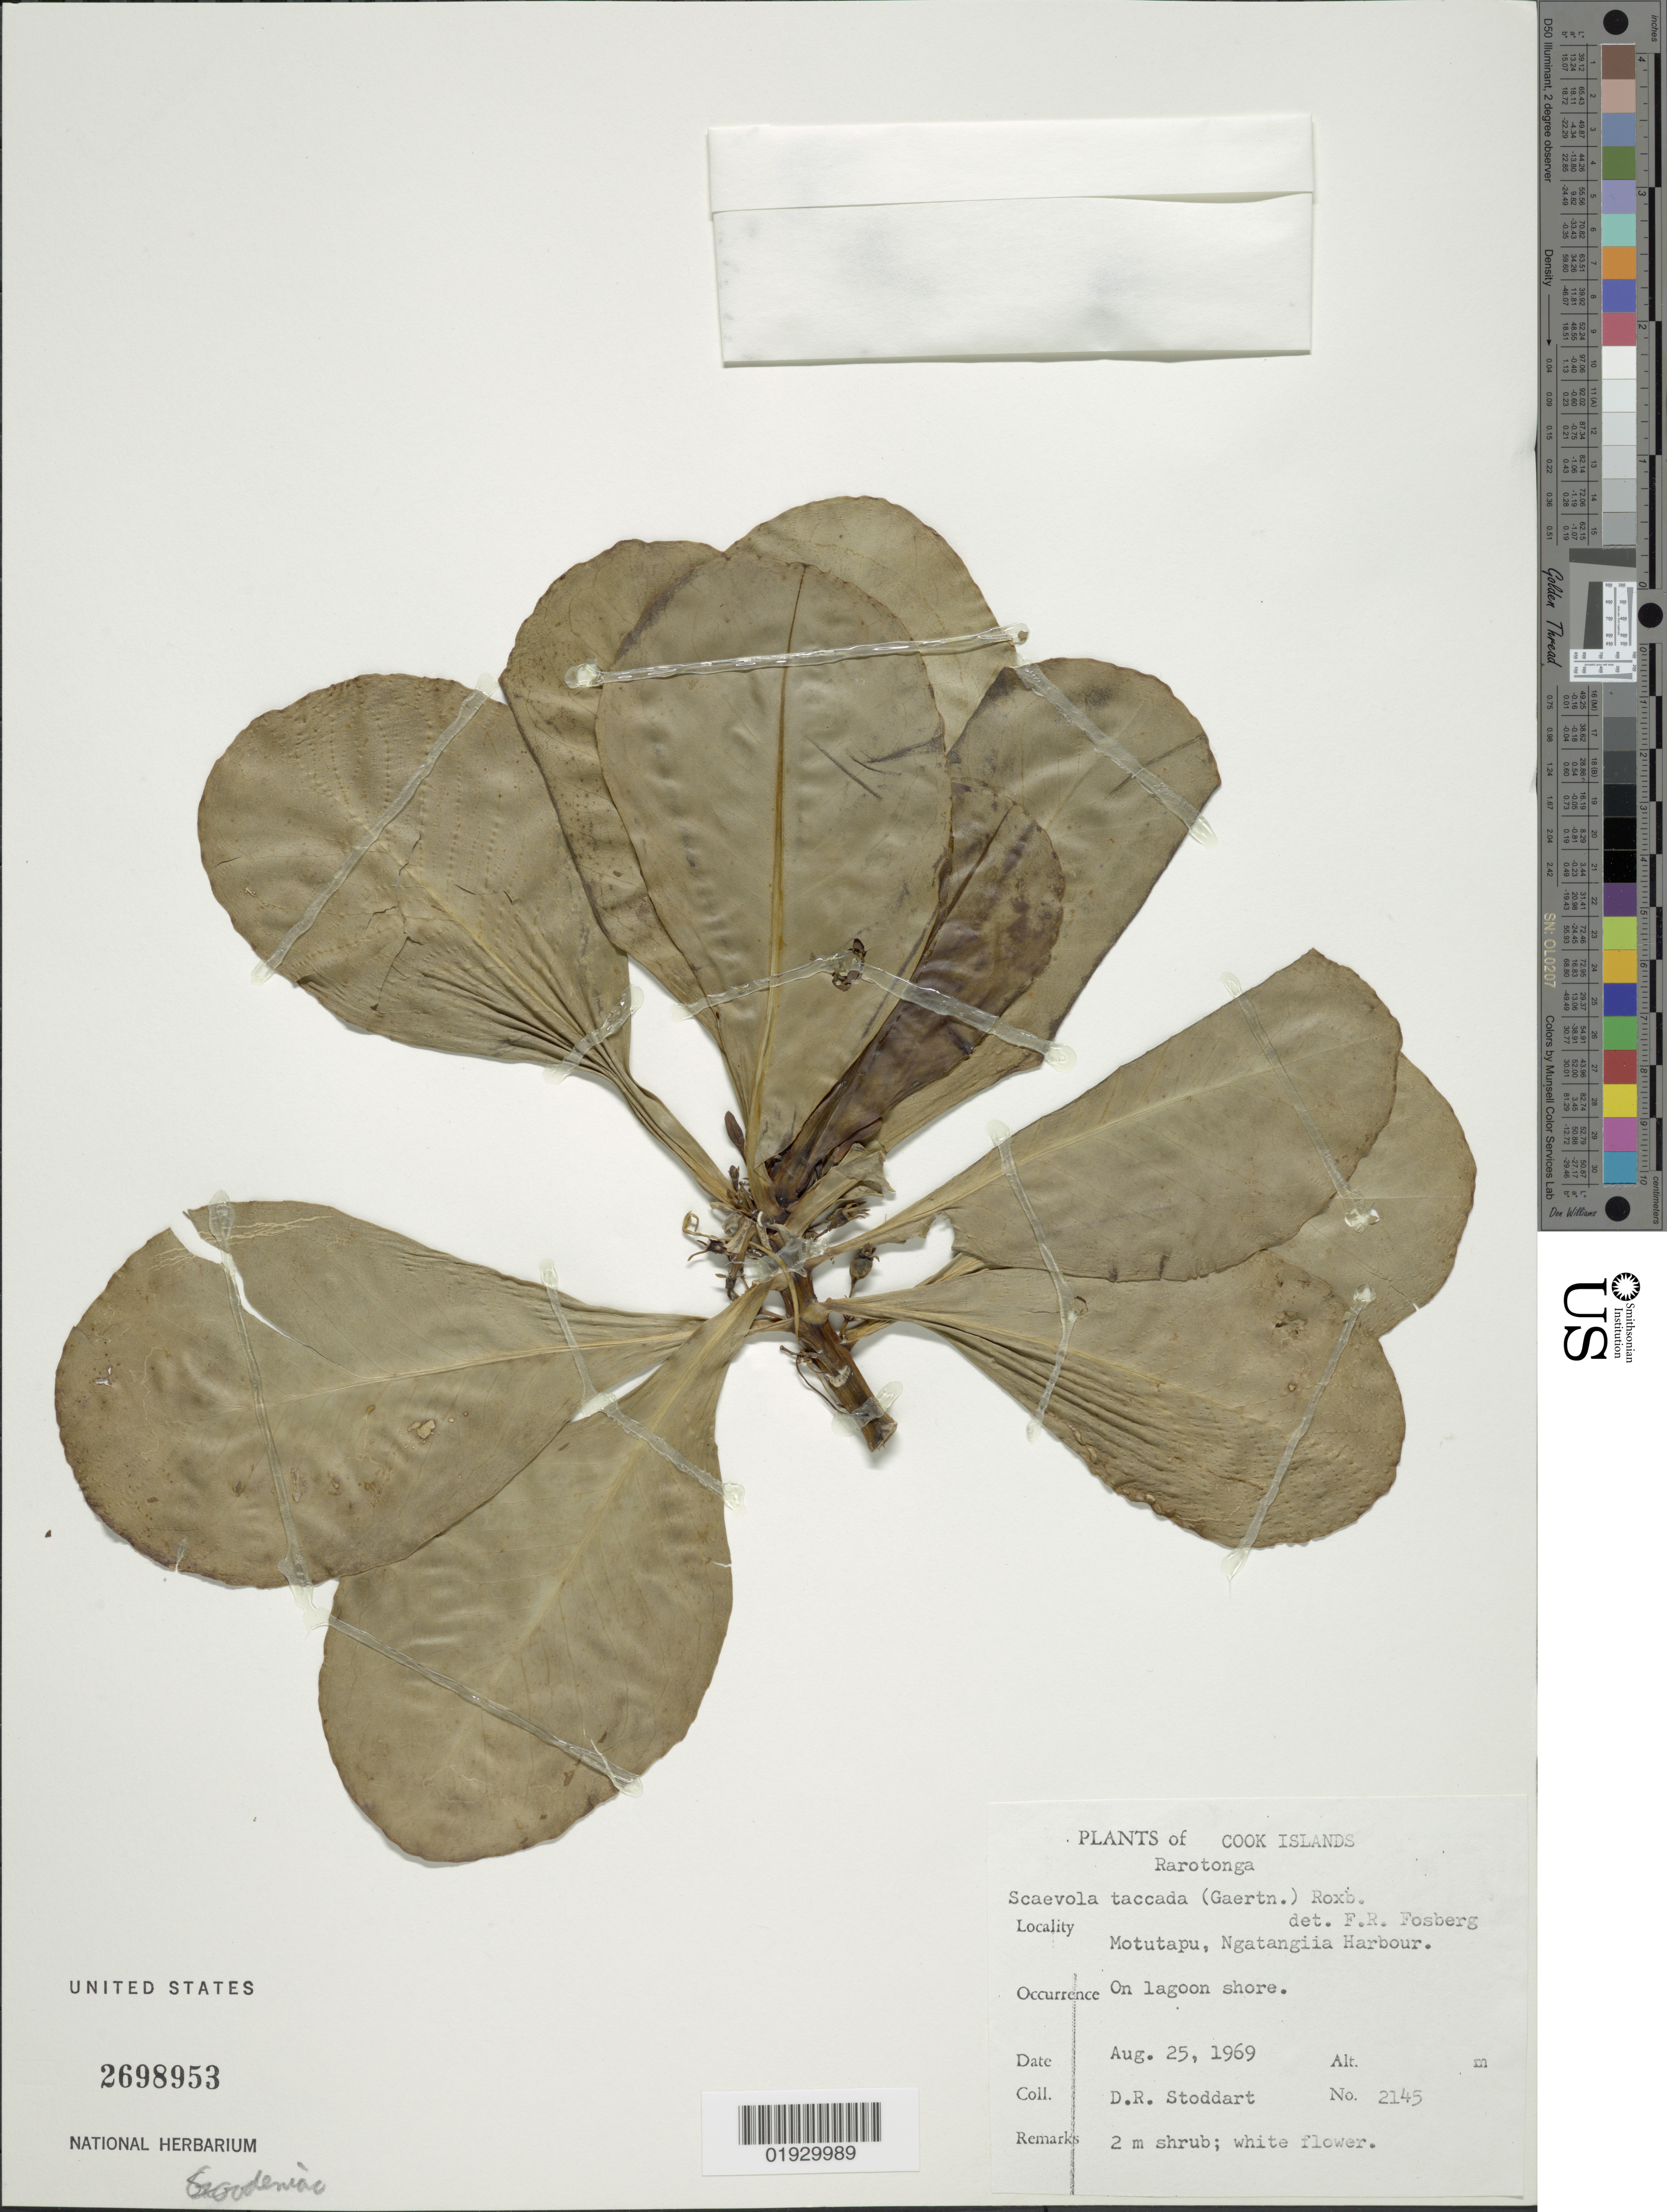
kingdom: Plantae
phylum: Tracheophyta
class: Magnoliopsida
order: Asterales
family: Goodeniaceae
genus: Scaevola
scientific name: Scaevola taccada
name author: (Gaertn.) Roxb.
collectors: D. R. Stoddart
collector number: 2145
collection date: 1969-08-25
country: Cook Islands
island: Rarotonga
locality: Rarotonga, Motutapu, Ngatangiia Harbour.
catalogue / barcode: US 2698953